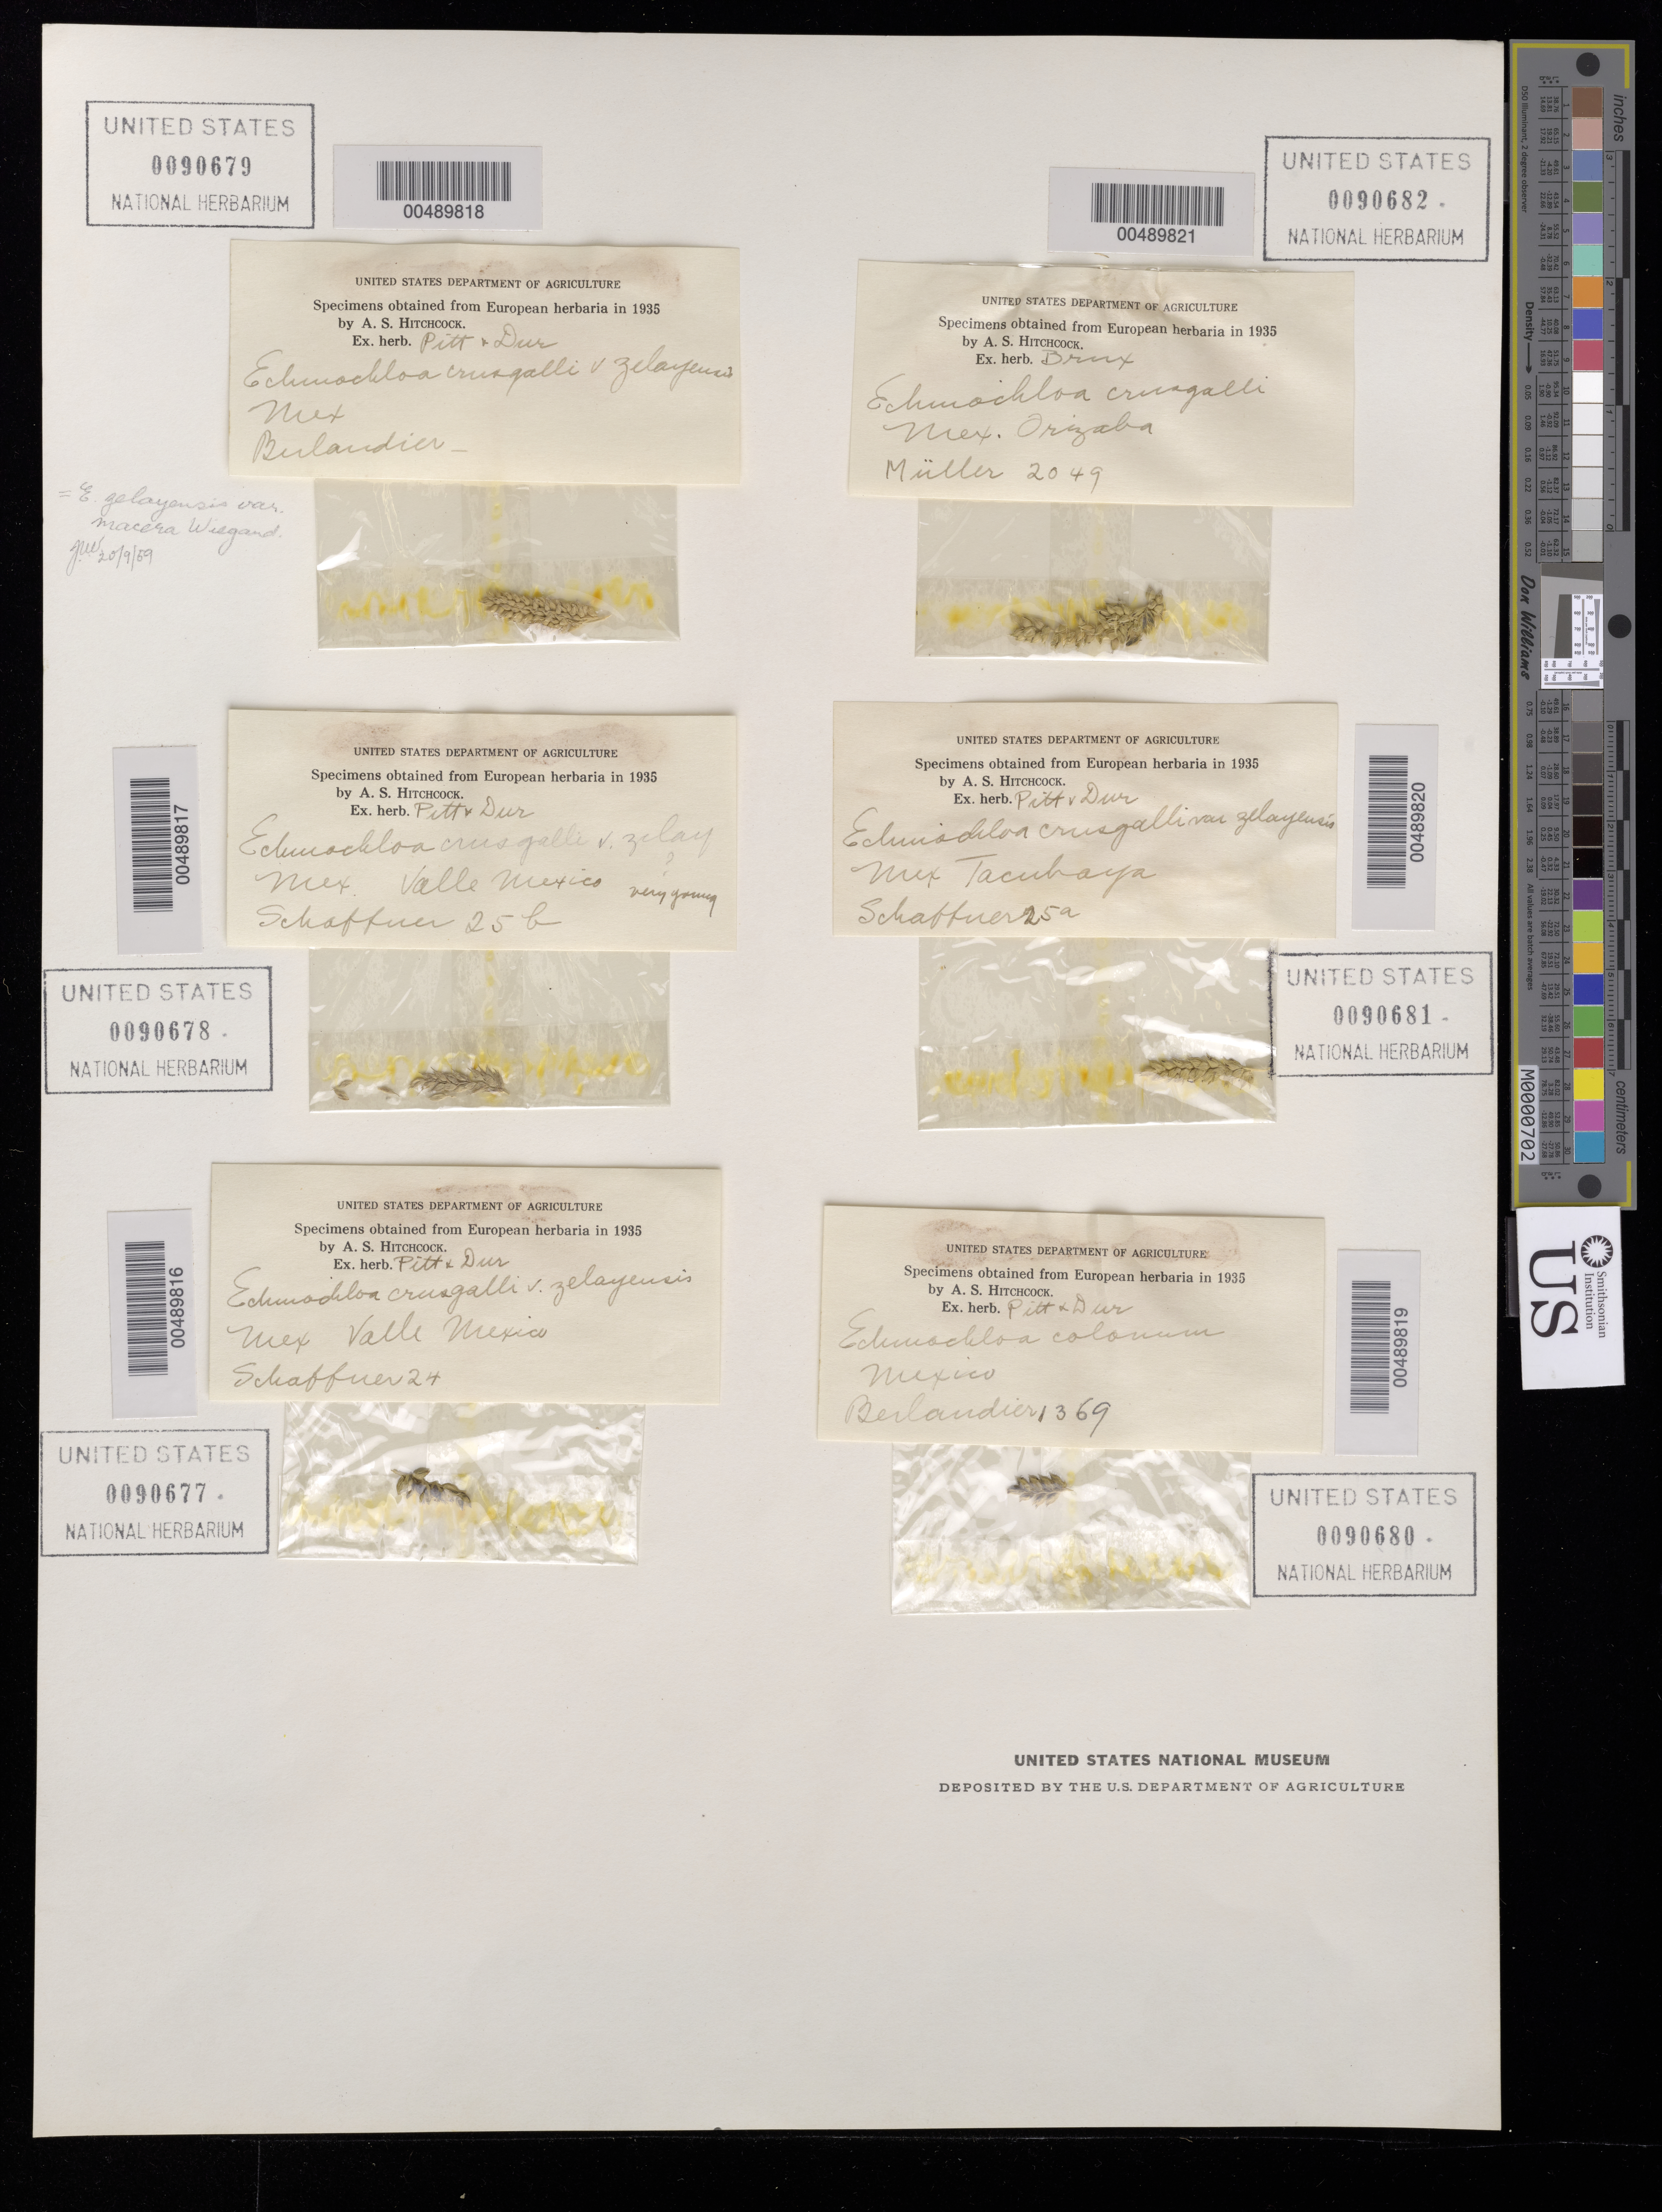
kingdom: Plantae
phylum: Tracheophyta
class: Liliopsida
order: Poales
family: Poaceae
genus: Echinochloa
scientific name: Echinochloa crus-galli var. zelayensis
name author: (Kunth) Hitchc.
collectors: -. Schaffner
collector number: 24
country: Mexico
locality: Valle Mexico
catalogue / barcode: US 90677